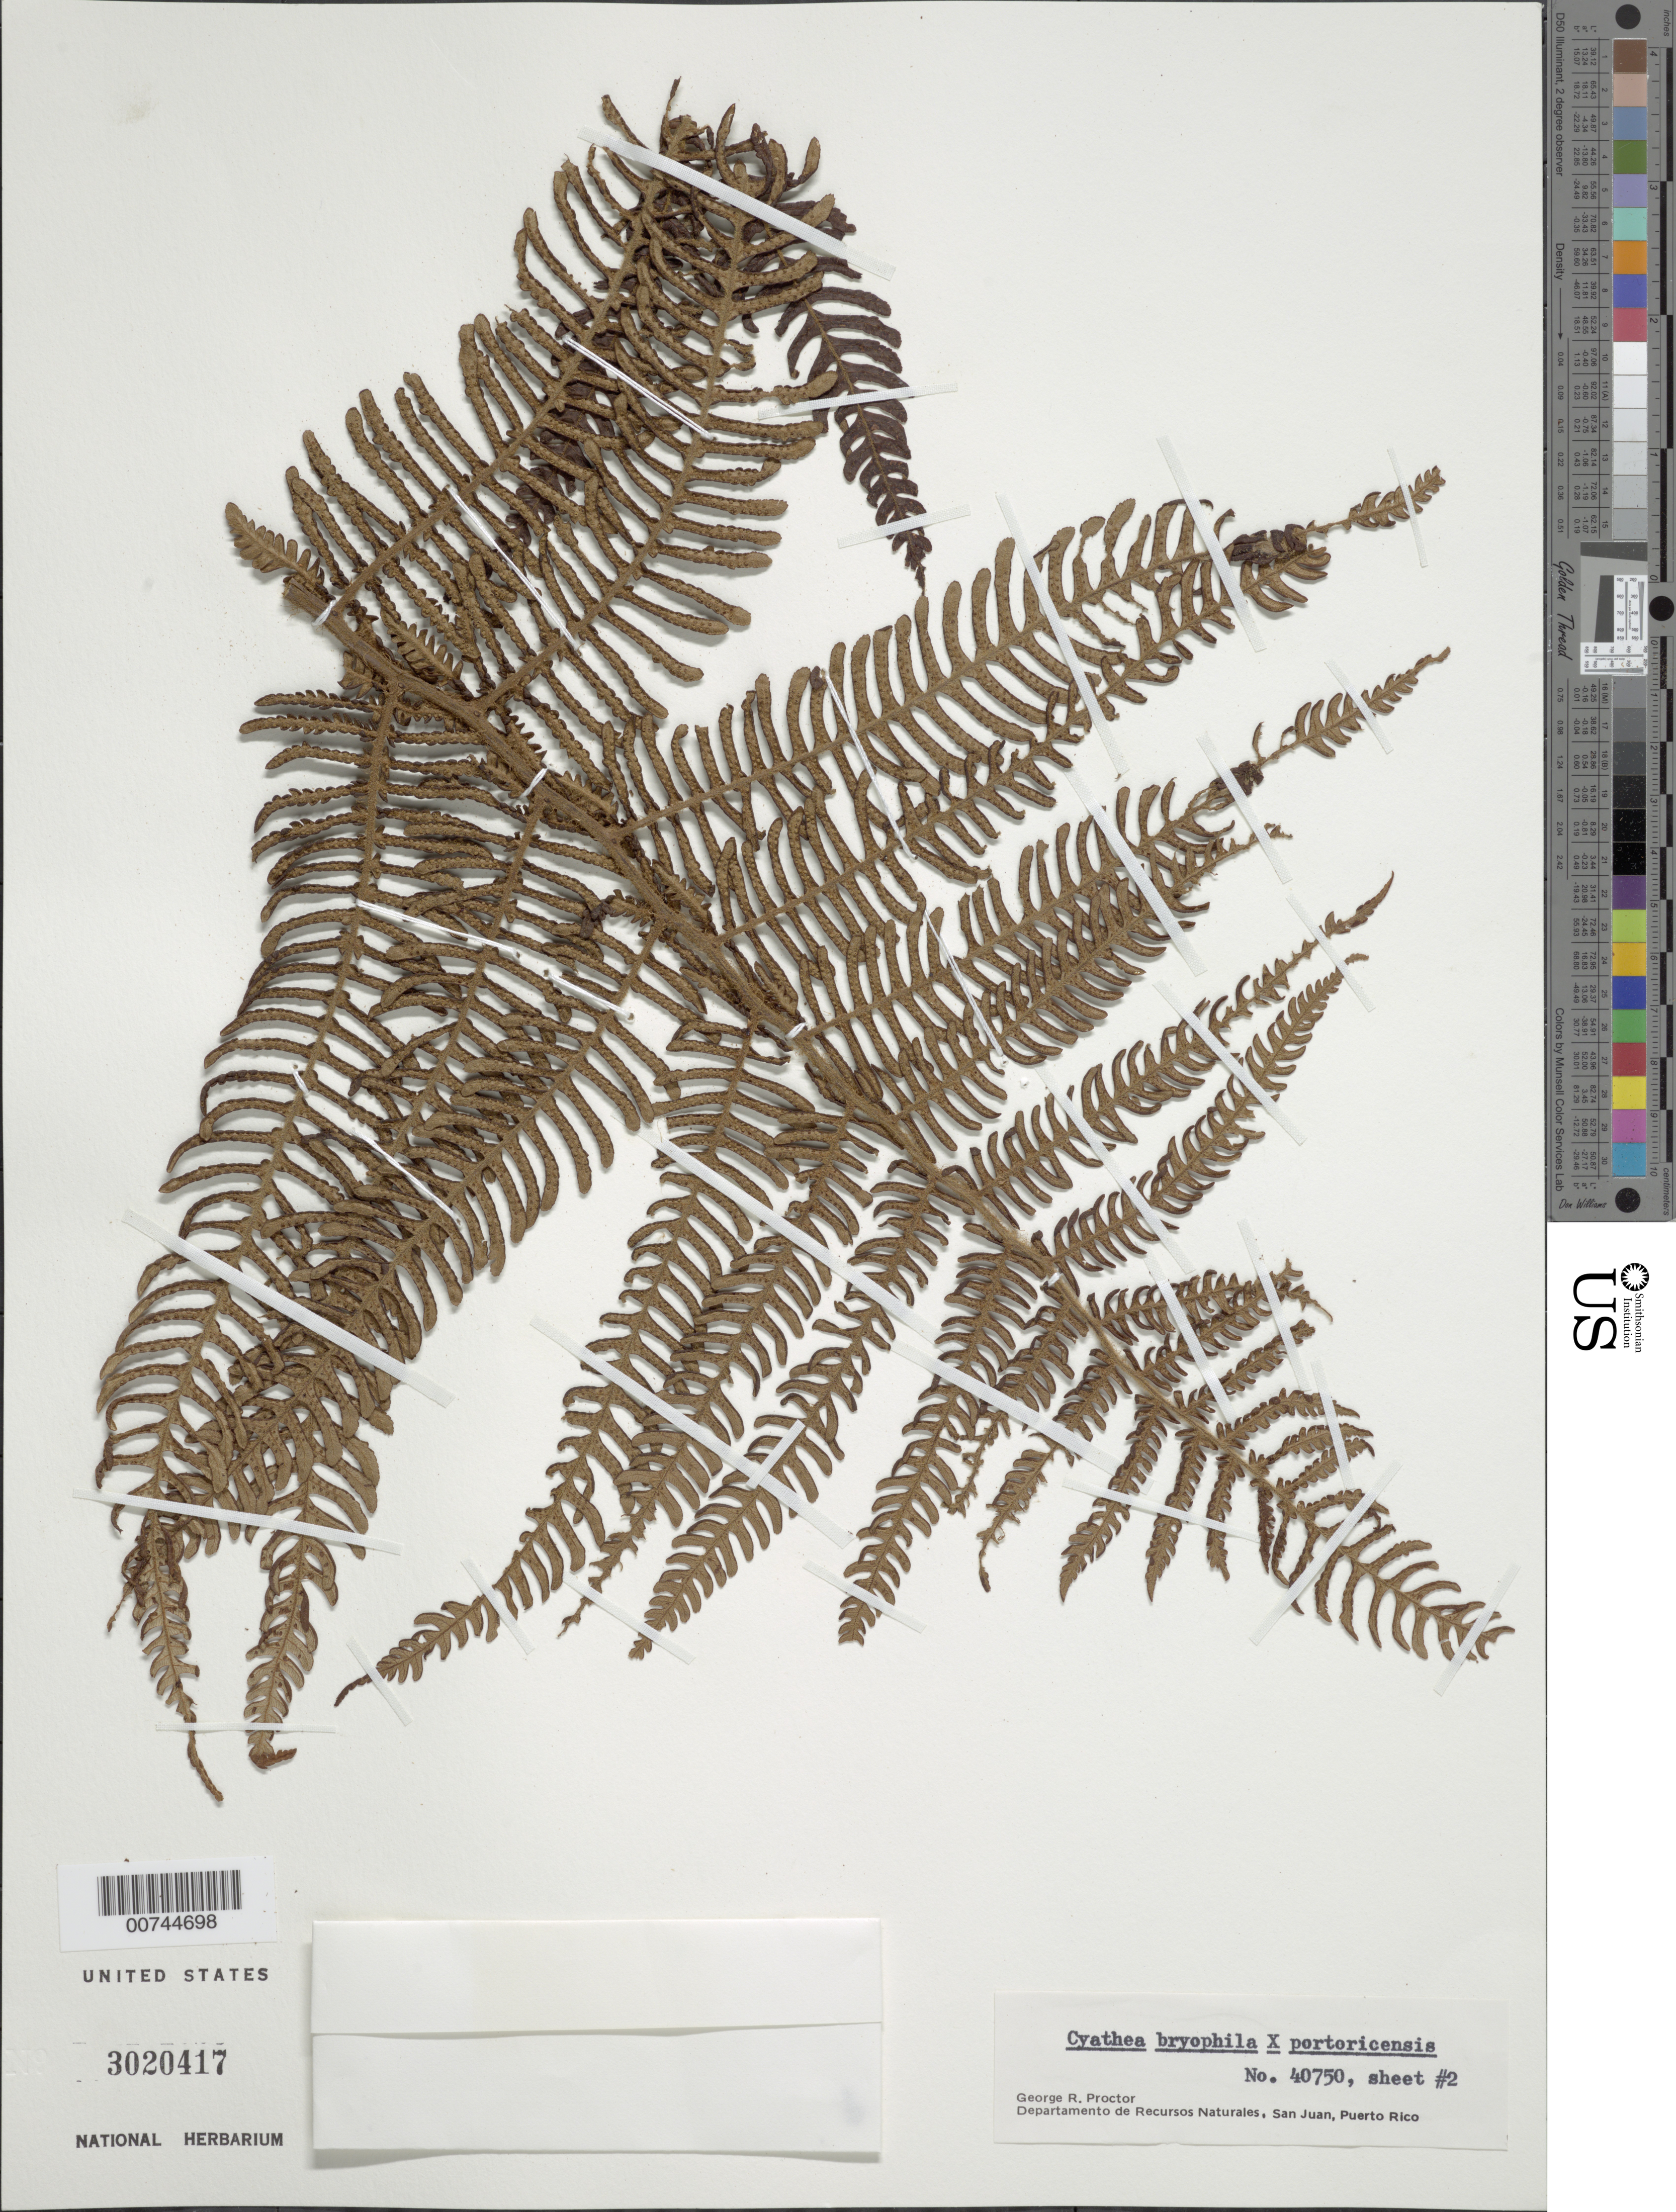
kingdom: Plantae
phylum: Tracheophyta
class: Polypodiopsida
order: Cyatheales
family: Cyatheaceae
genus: Alsophila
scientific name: Alsophila bryophila x A. portoricensis (Spreng. ex Kuhn) D.S. Conant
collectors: G. R. Proctor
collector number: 40750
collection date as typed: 19 Aug 1984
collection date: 1984-08-19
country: Puerto Rico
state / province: Jayuya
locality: Cordillera Central: Toro Negro State Forest. E side of Cerro de Punta. Municipio de Jayuya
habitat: Tree-fern in thicket on steep mountain slope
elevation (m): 1250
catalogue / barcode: US 3020417